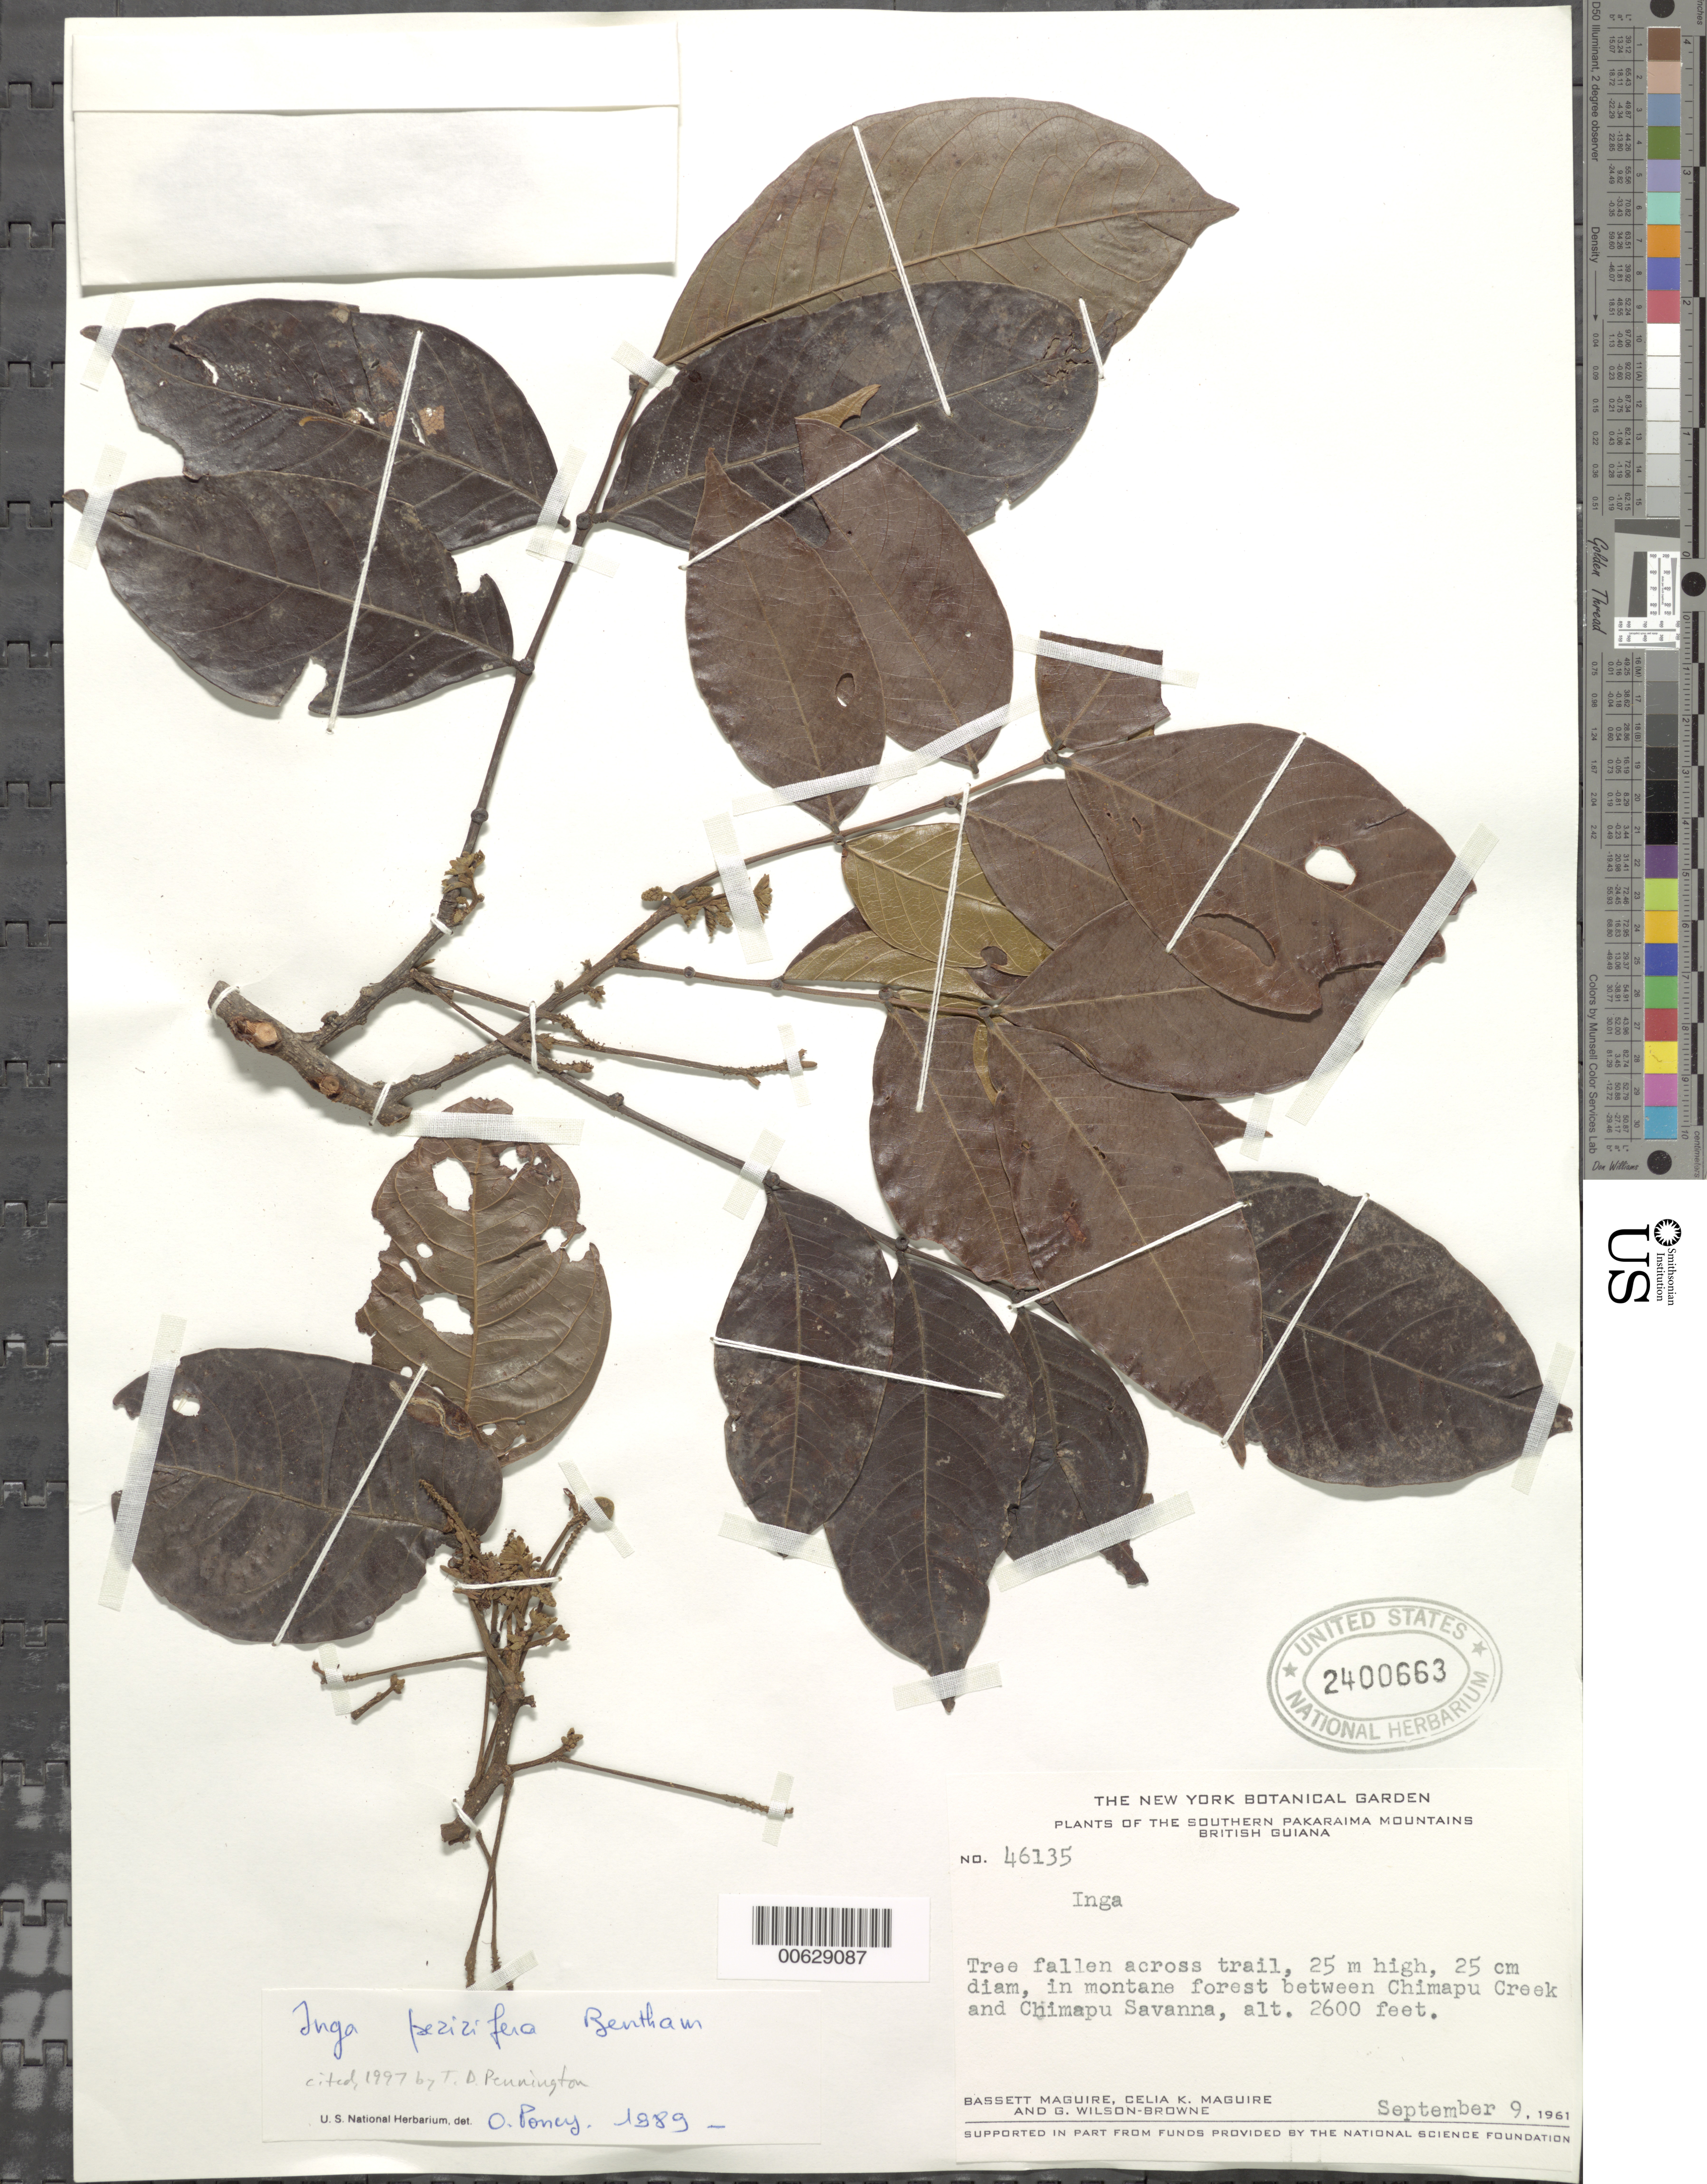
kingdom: Plantae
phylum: Tracheophyta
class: Magnoliopsida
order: Fabales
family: Fabaceae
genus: Inga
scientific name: Inga pezizifera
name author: Benth.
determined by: Poncy, O.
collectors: B. Maguire, C. K. Maguire & G. Wilson-Browne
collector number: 46135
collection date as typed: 9-Sep-61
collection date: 1961-09-09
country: Guyana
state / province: Potaro-Siparuni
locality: Chimapu Creek to Chimapu Savanna, Pakaraima Mts.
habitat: Montane forest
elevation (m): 701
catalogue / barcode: US 2400663